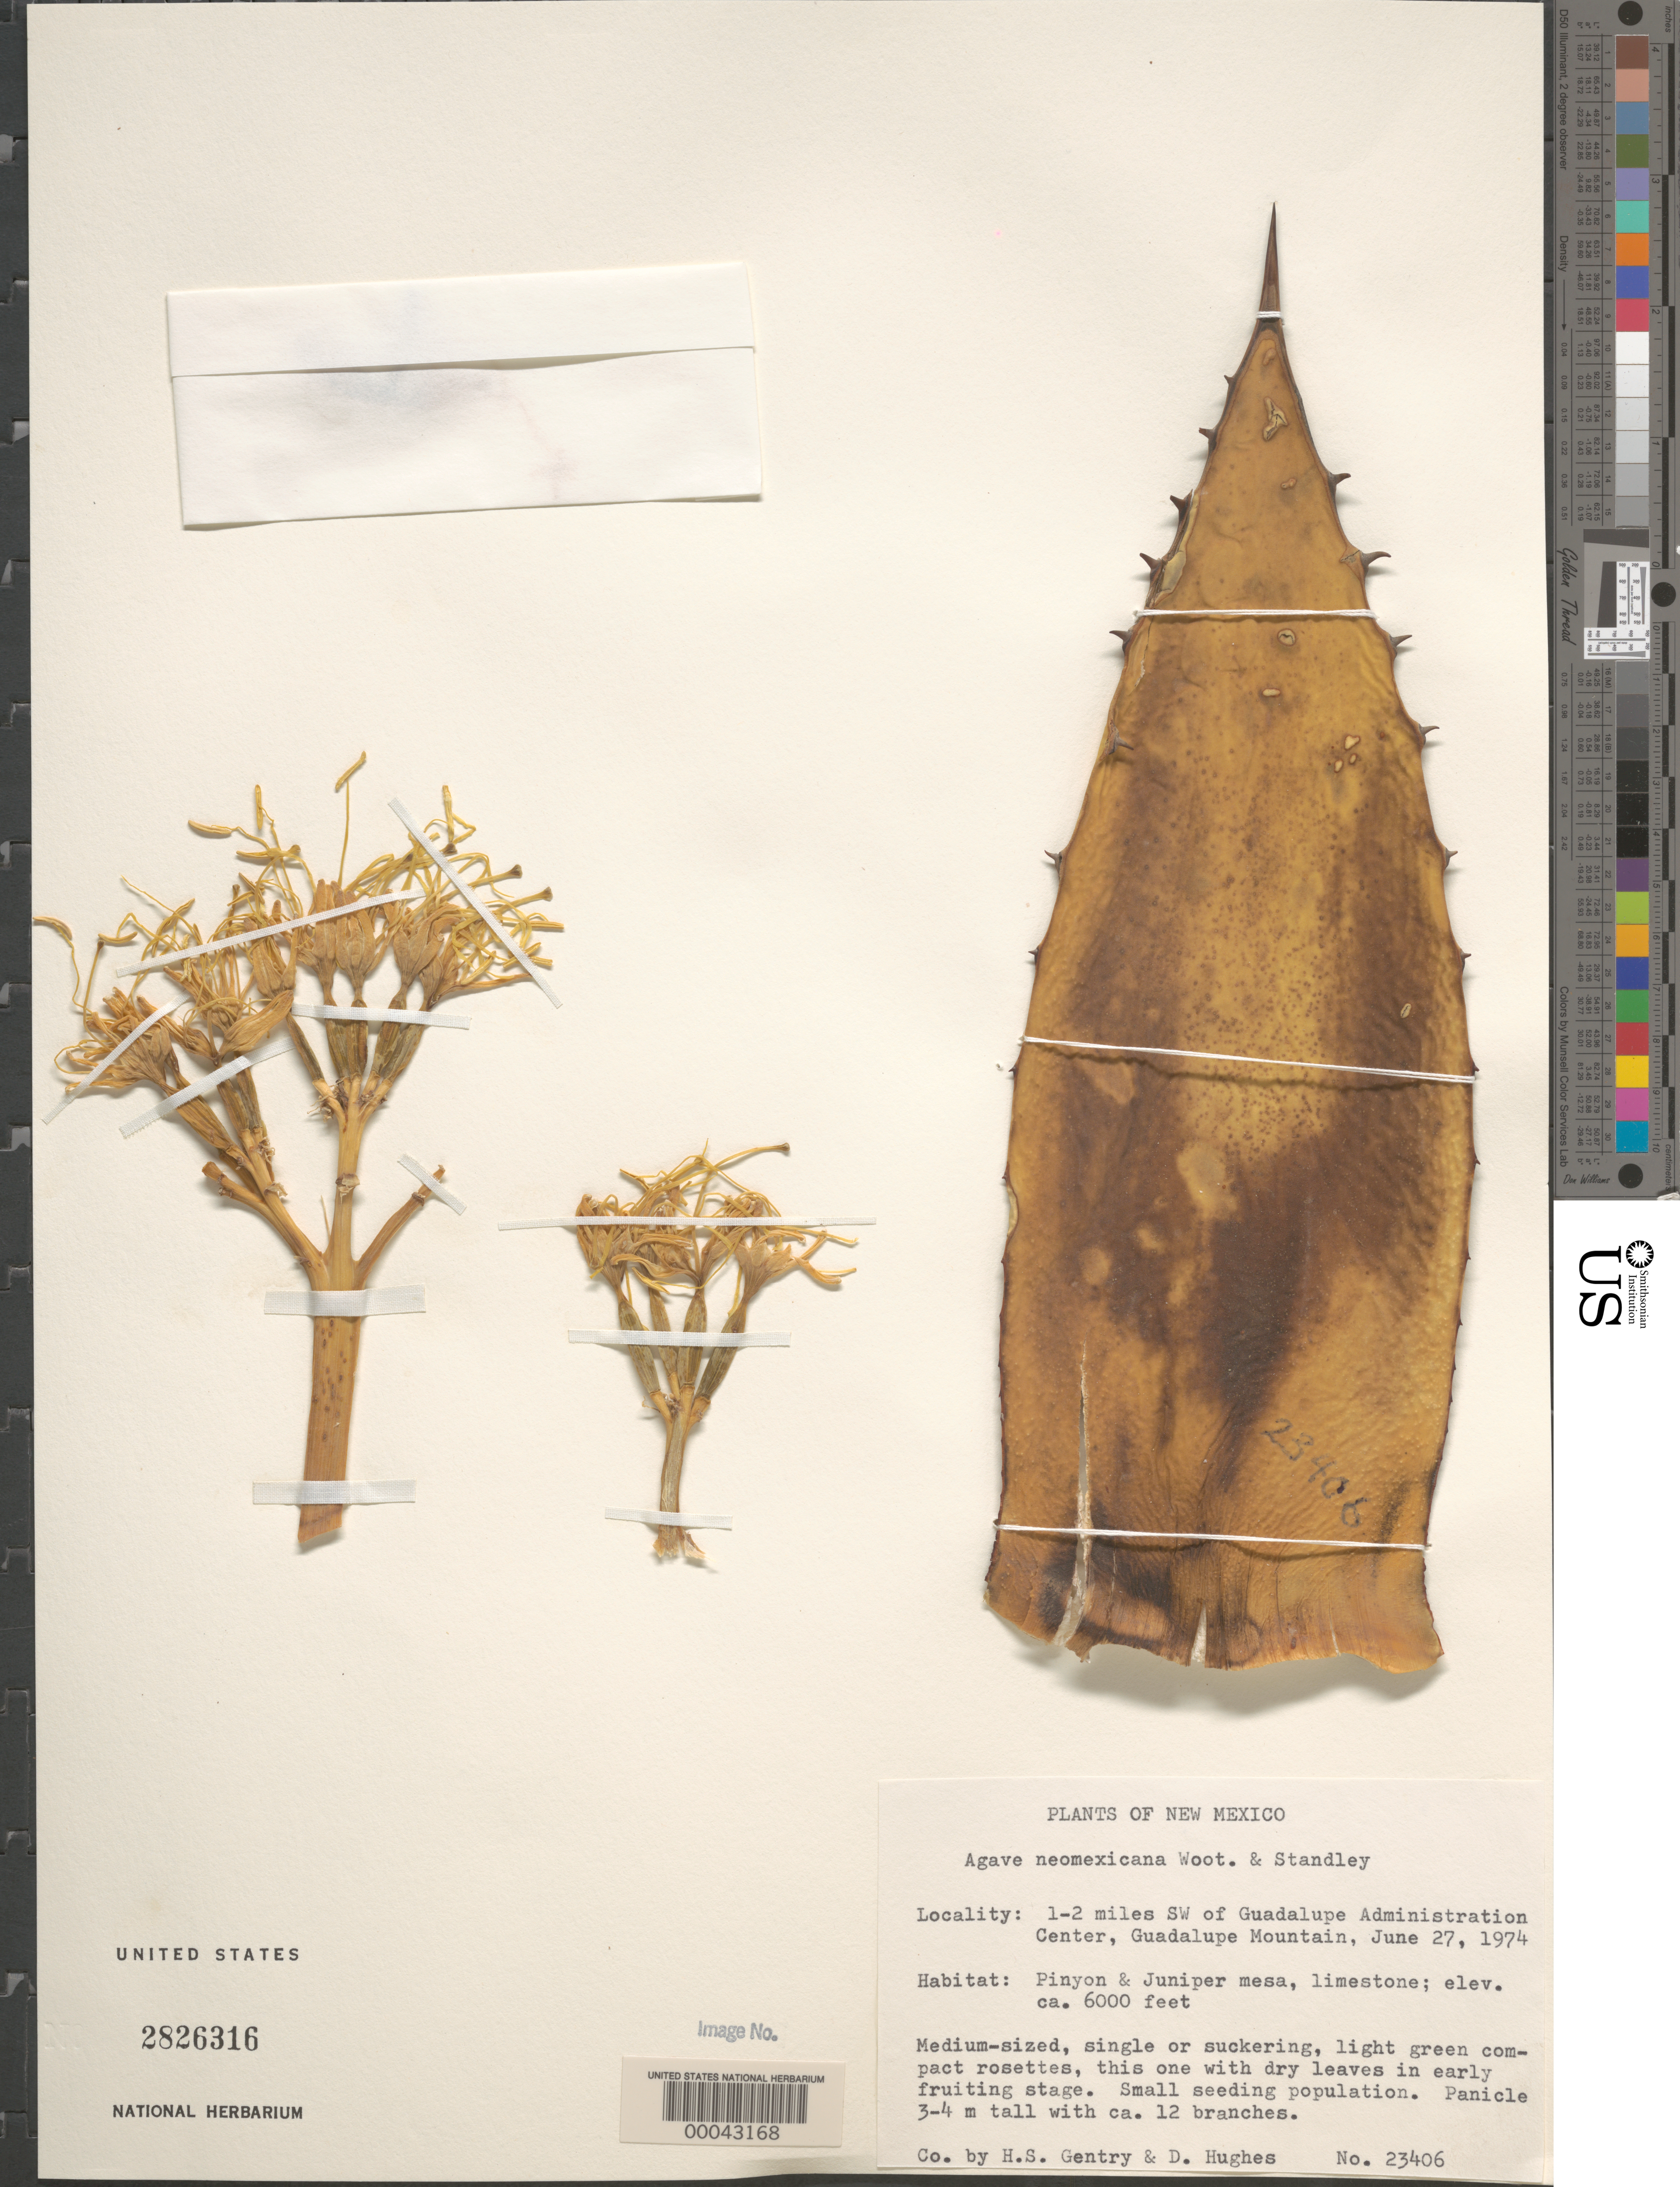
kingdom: Plantae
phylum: Tracheophyta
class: Liliopsida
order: Asparagales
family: Asparagaceae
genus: Agave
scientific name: Agave neomexicana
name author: Wooton & Standl.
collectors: H. S. Gentry & D. Hughes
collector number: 23406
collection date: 1974-06-27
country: United States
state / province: New Mexico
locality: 1-2 miles SW of Guadalupe Administration Center, Guadalupe Mountain.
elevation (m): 1829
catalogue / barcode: US 2826316